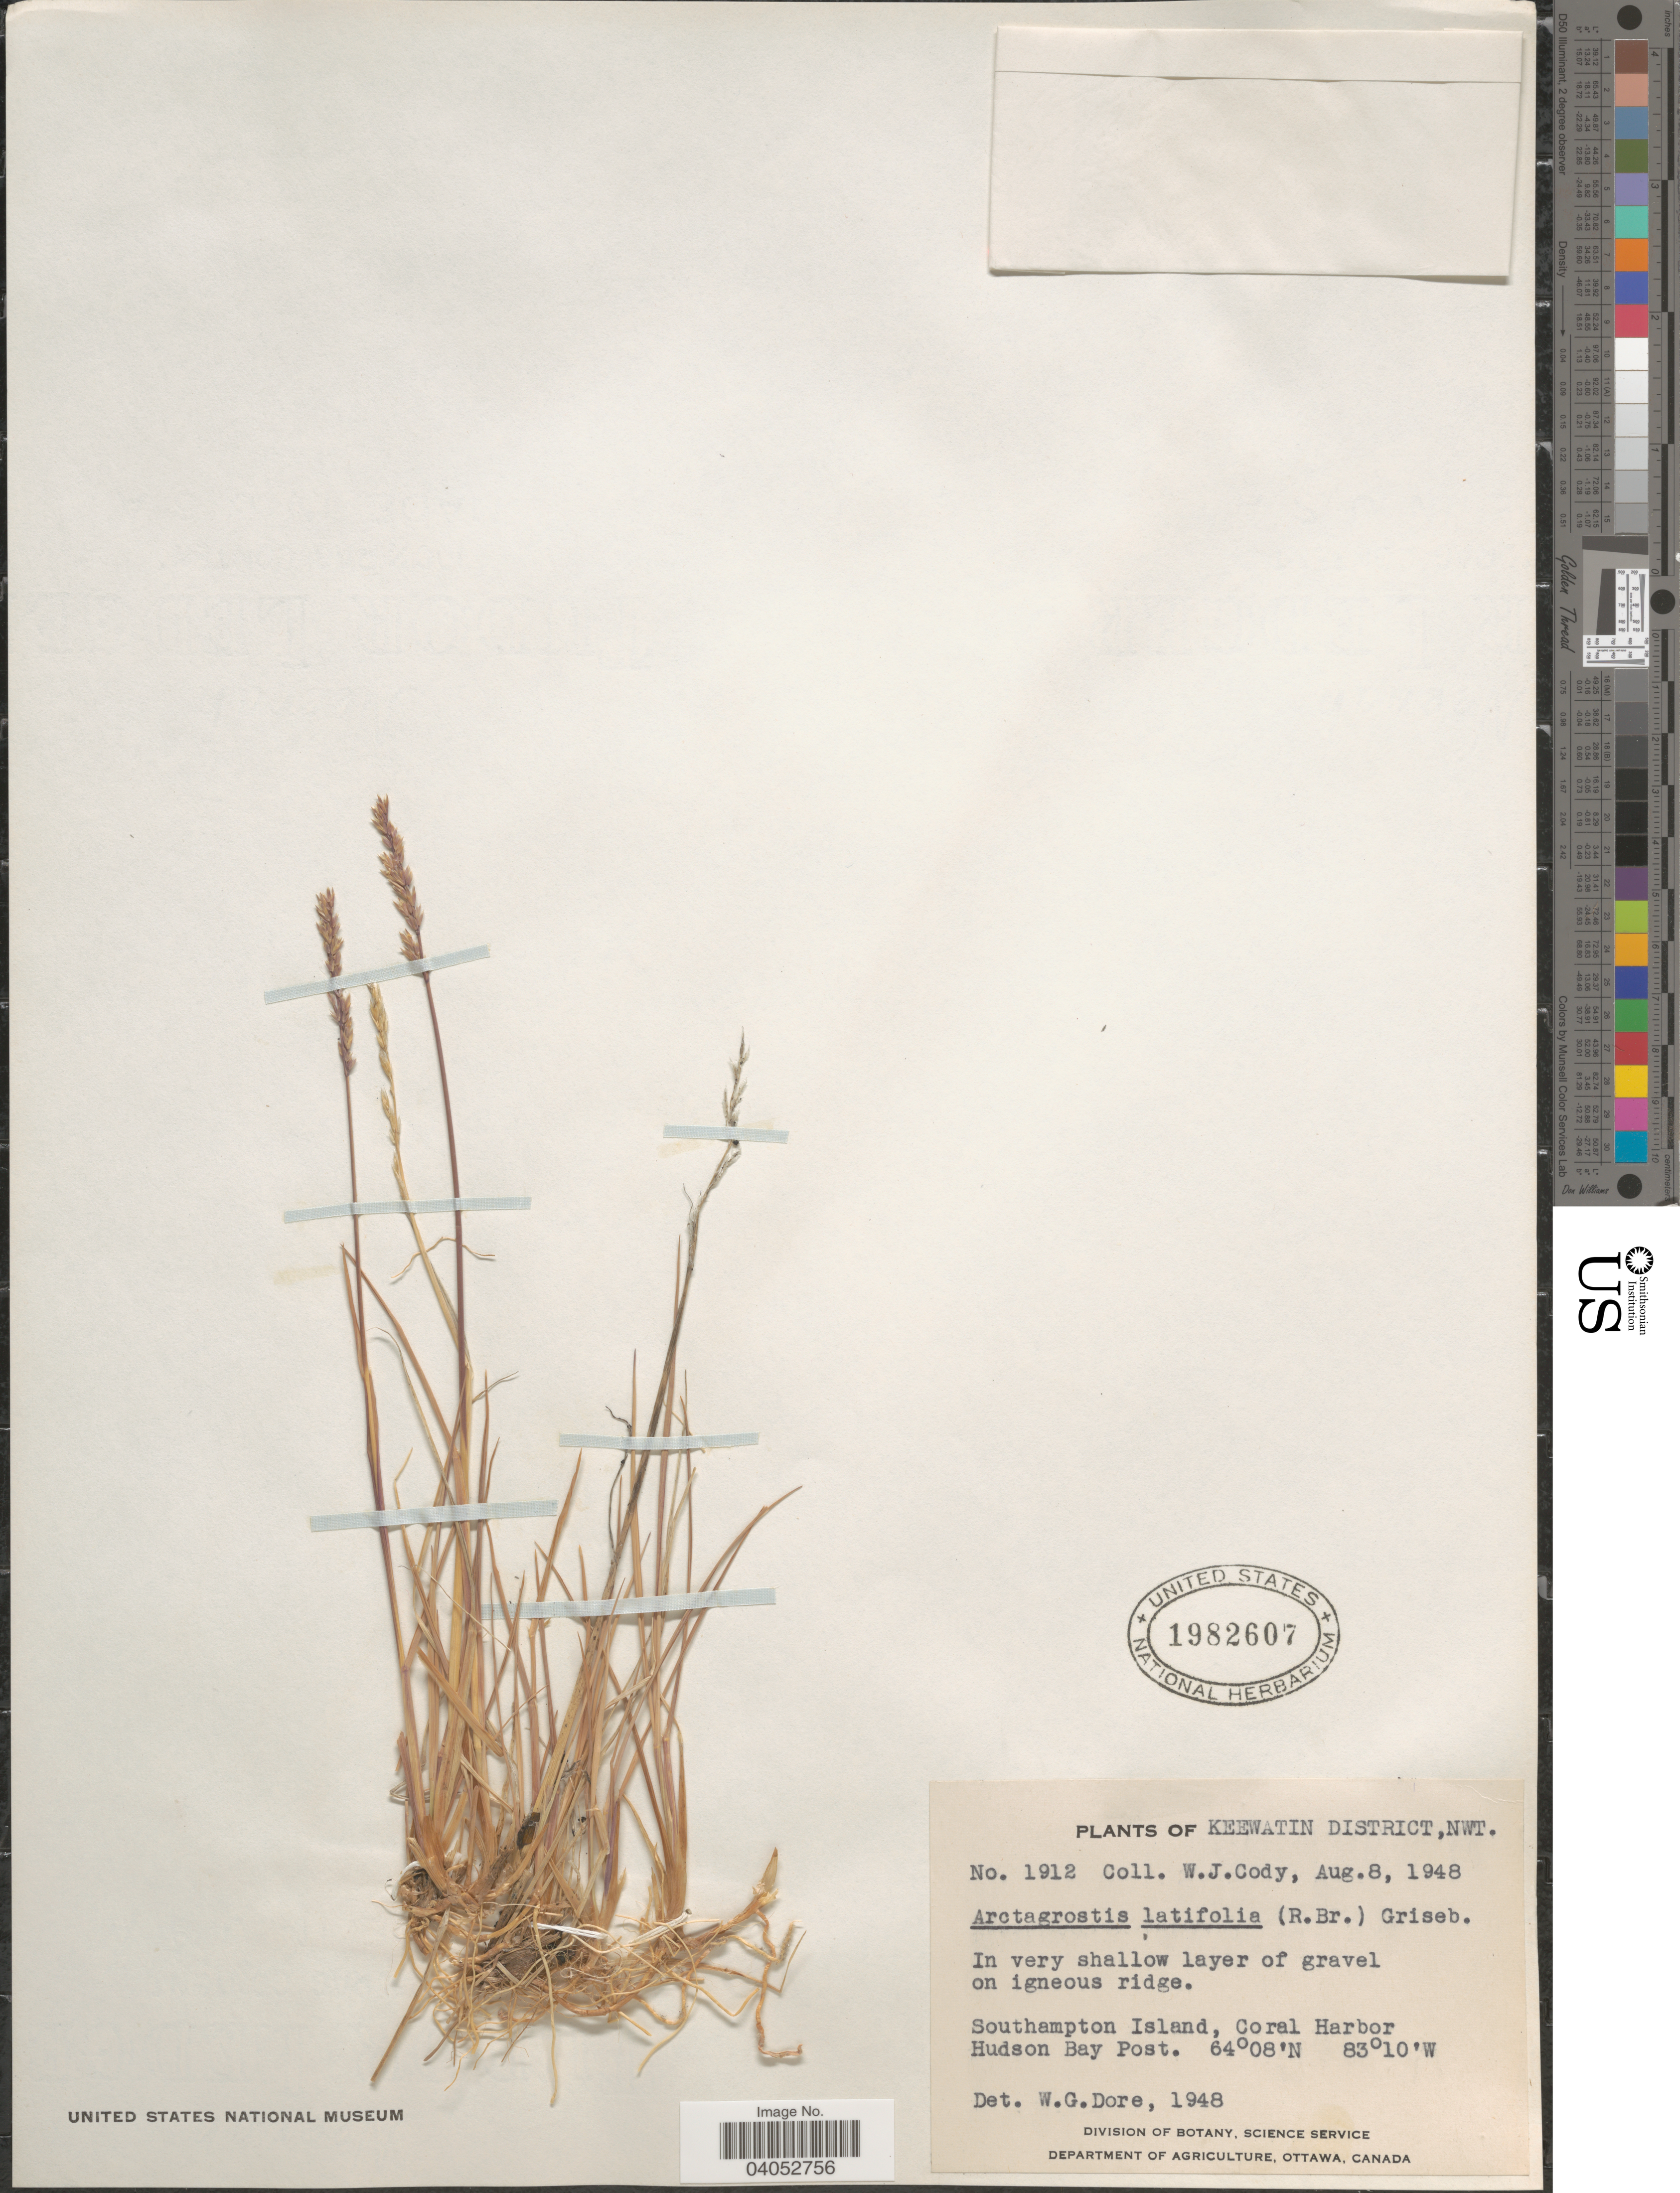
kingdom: Plantae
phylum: Tracheophyta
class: Liliopsida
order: Poales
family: Poaceae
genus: Arctagrostis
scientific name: Arctagrostis latifolia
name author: (R. Br.) Griseb.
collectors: W. Cody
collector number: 1912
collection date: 1948-08-08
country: Canada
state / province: Northwest Territories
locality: Keewatin District. Southampton Island, Coral Harbor. Hudson Bay Post.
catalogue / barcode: US 1982607